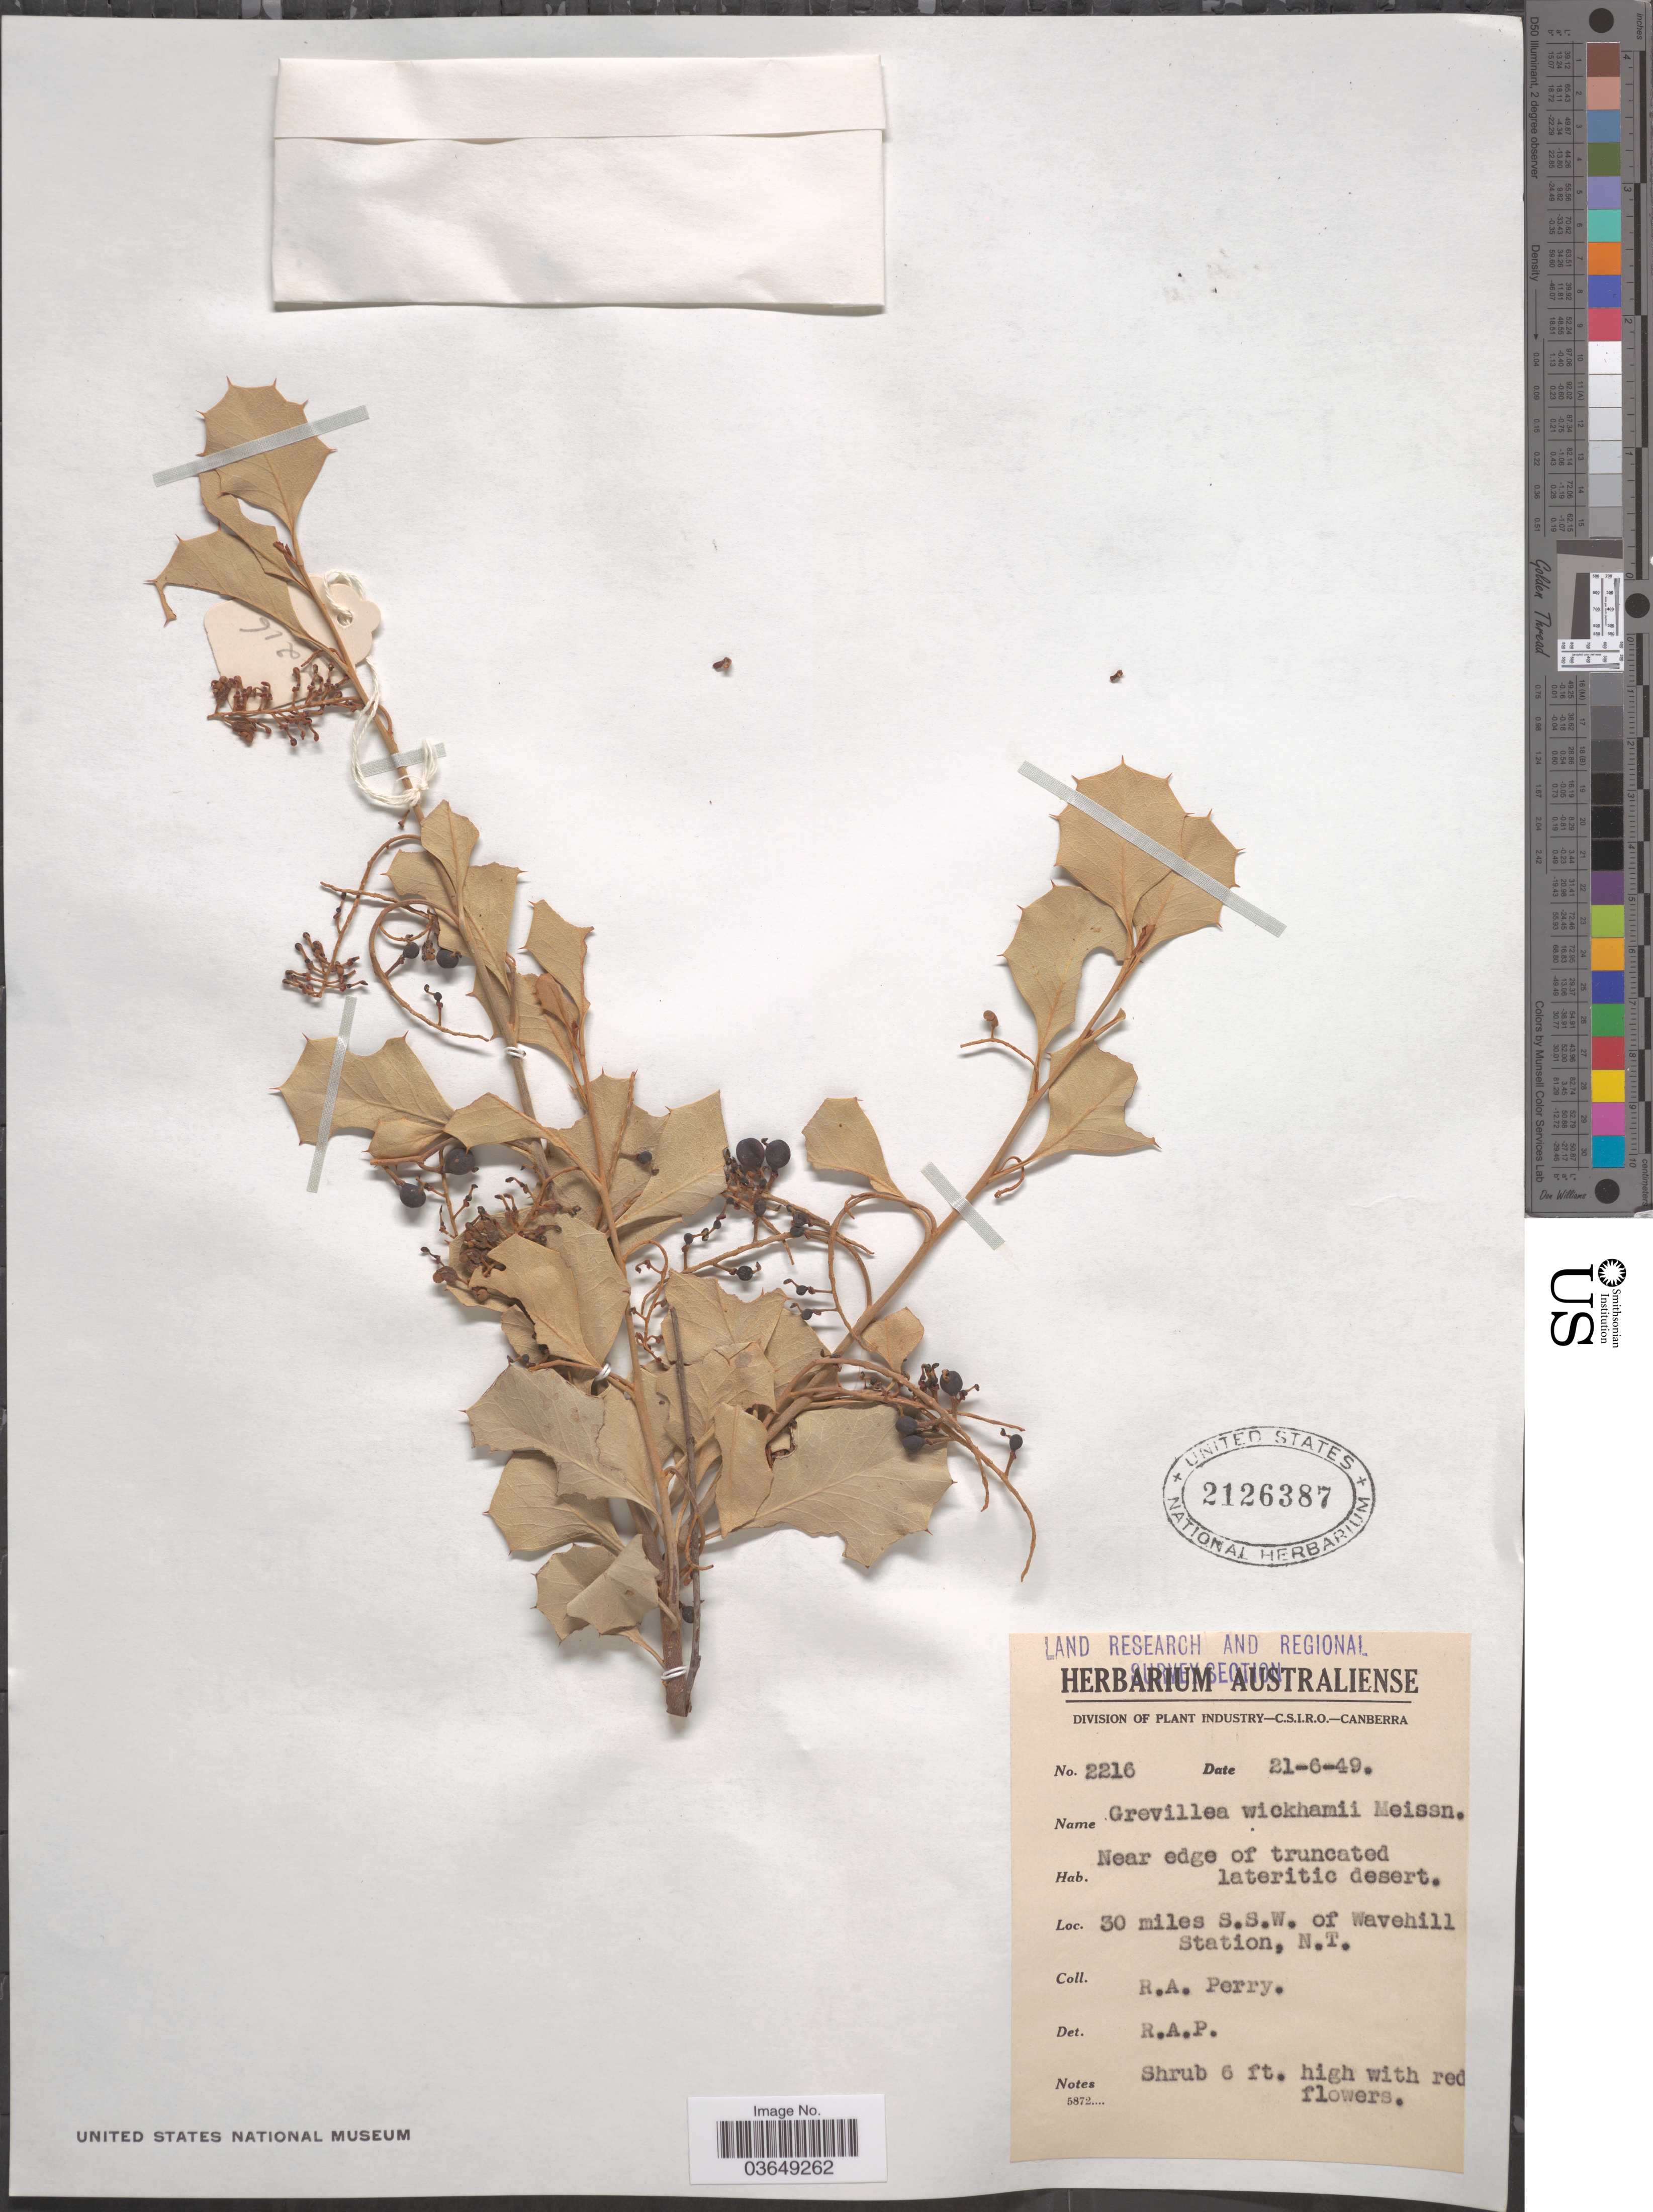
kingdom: Plantae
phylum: Tracheophyta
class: Magnoliopsida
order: Proteales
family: Proteaceae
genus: Grevillea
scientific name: Grevillea wickhamii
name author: Meisn.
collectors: Perry, R. A.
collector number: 2216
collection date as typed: Transcribed d/m/y: 21/6/49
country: Australia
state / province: Northern Territory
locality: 30 miles S.S.W. of Wavehill Station.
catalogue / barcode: US 2126387